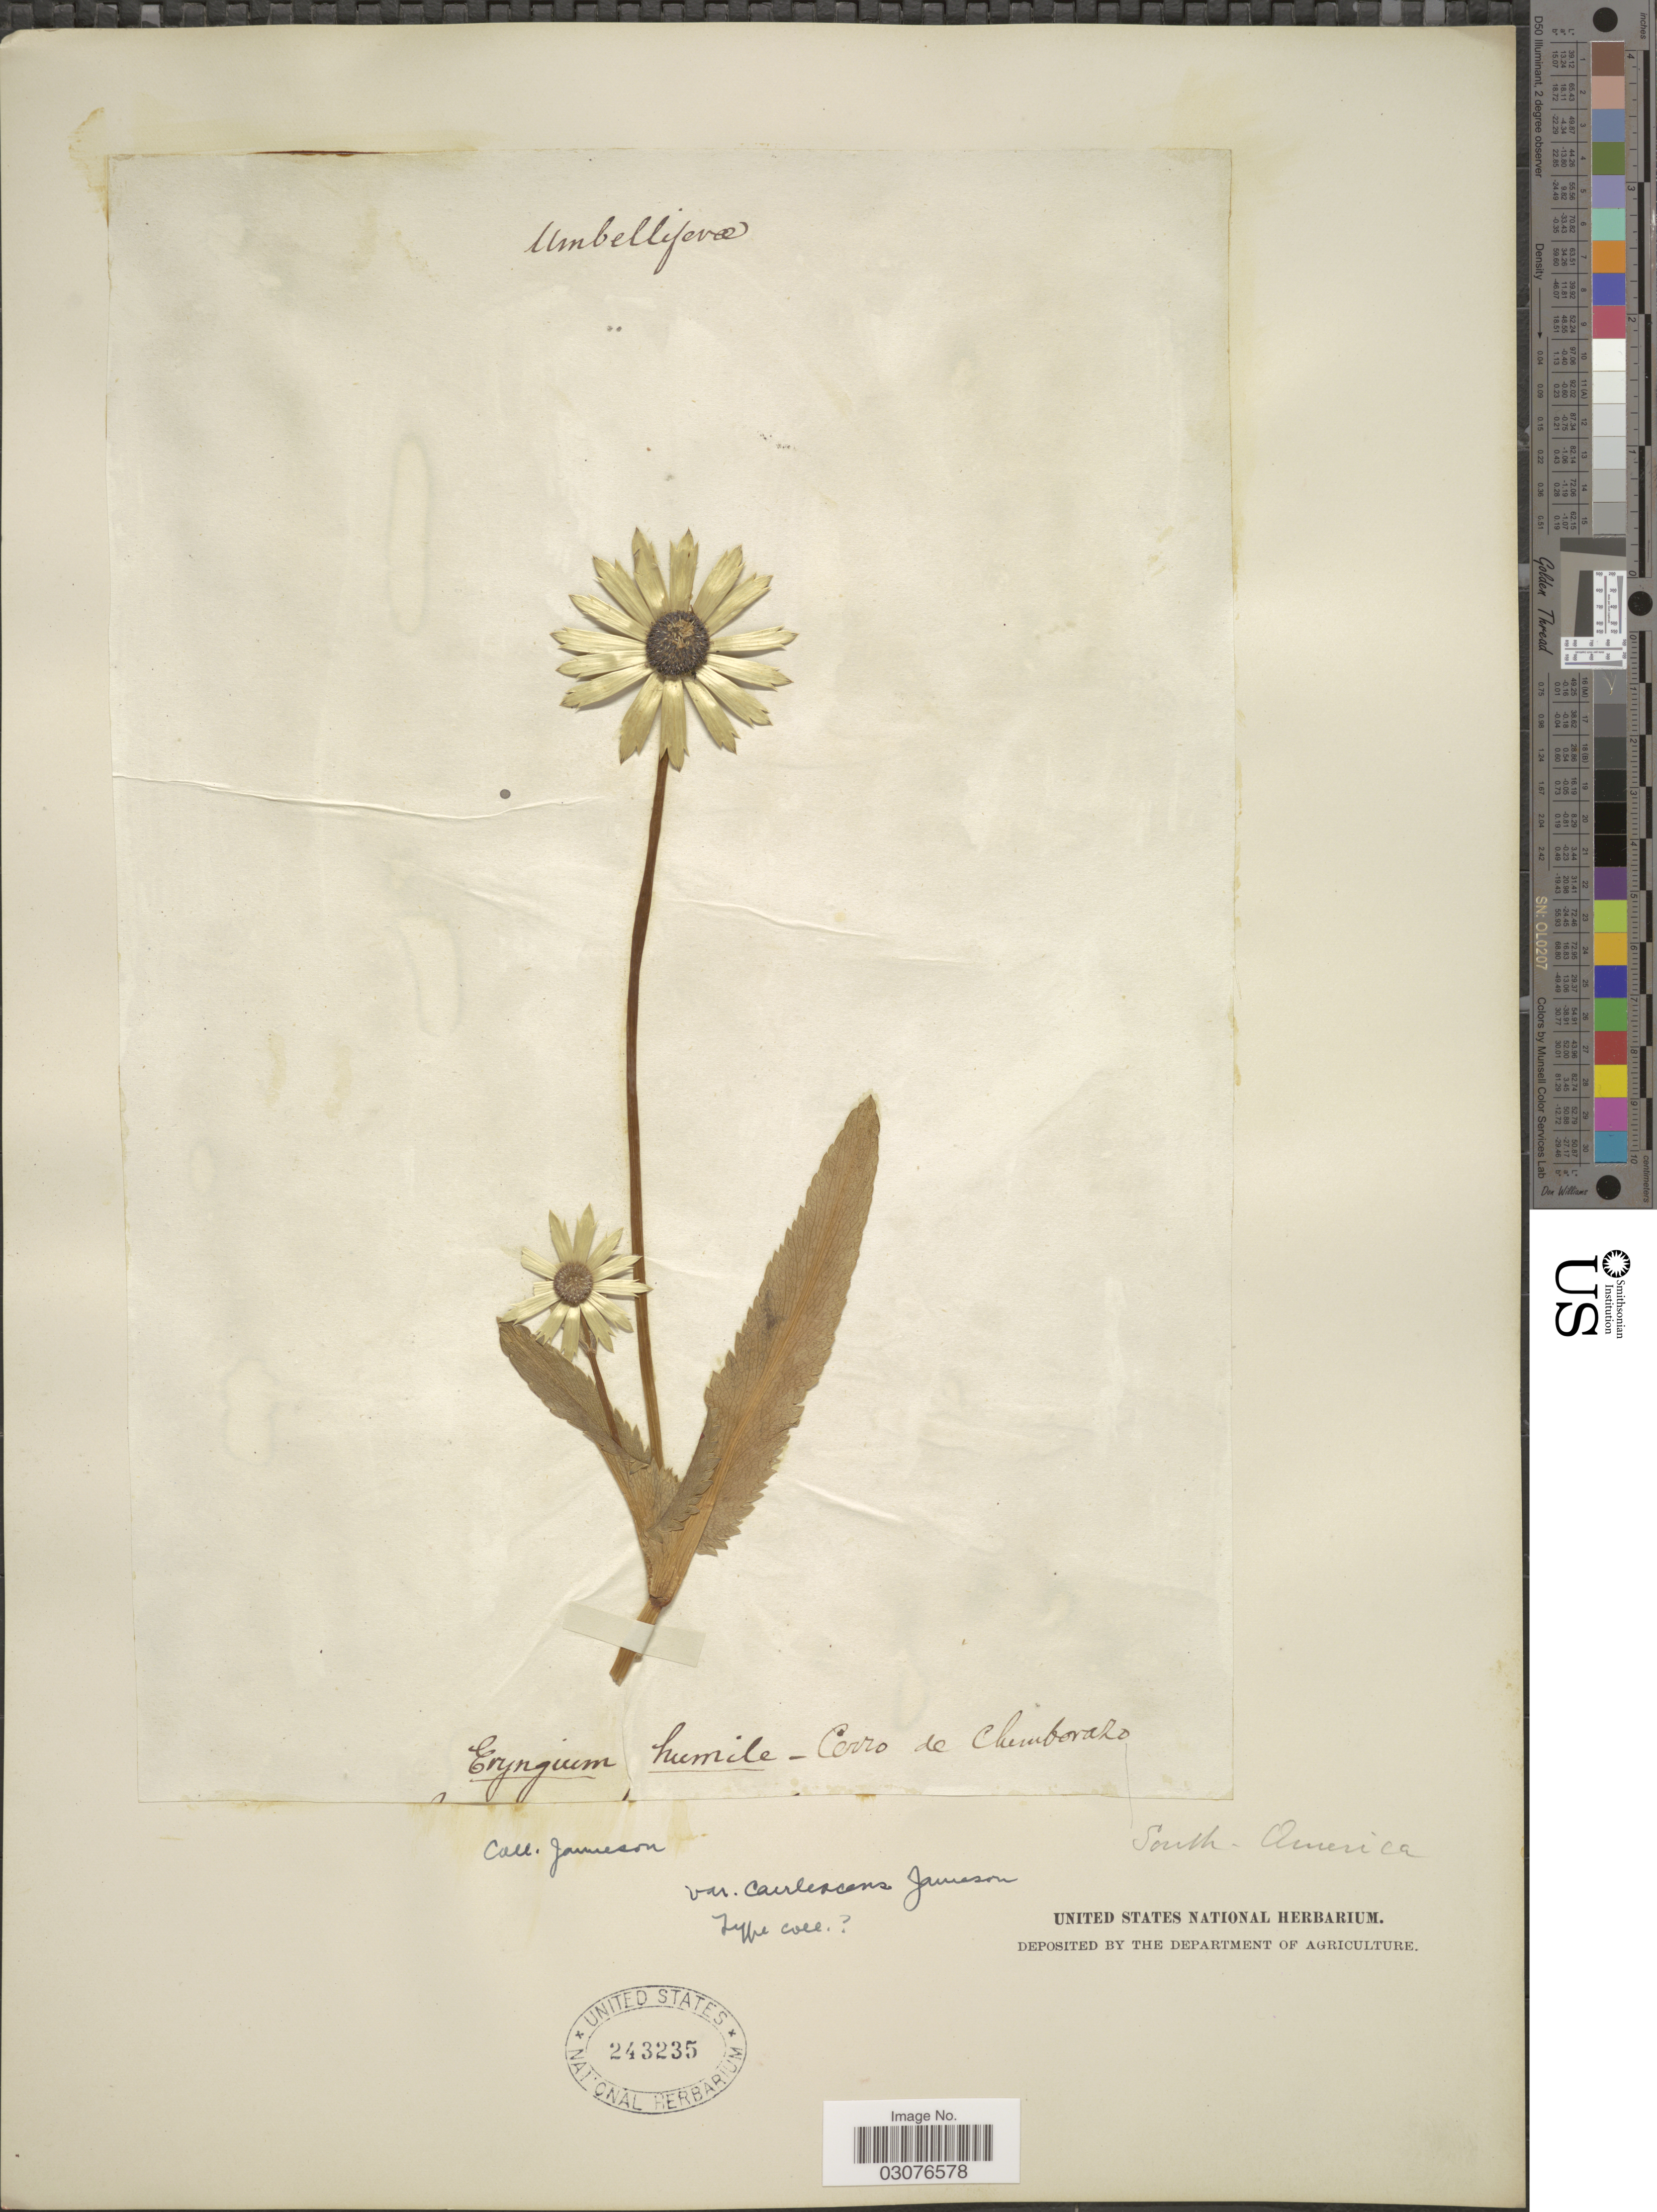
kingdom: Plantae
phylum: Tracheophyta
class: Magnoliopsida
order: Apiales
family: Apiaceae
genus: Eryngium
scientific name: Eryngium bourgatii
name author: Gouan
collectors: -- Jameson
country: Ecuador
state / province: Chimborazo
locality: Cerro de Chimborazo.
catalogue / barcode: US 243235